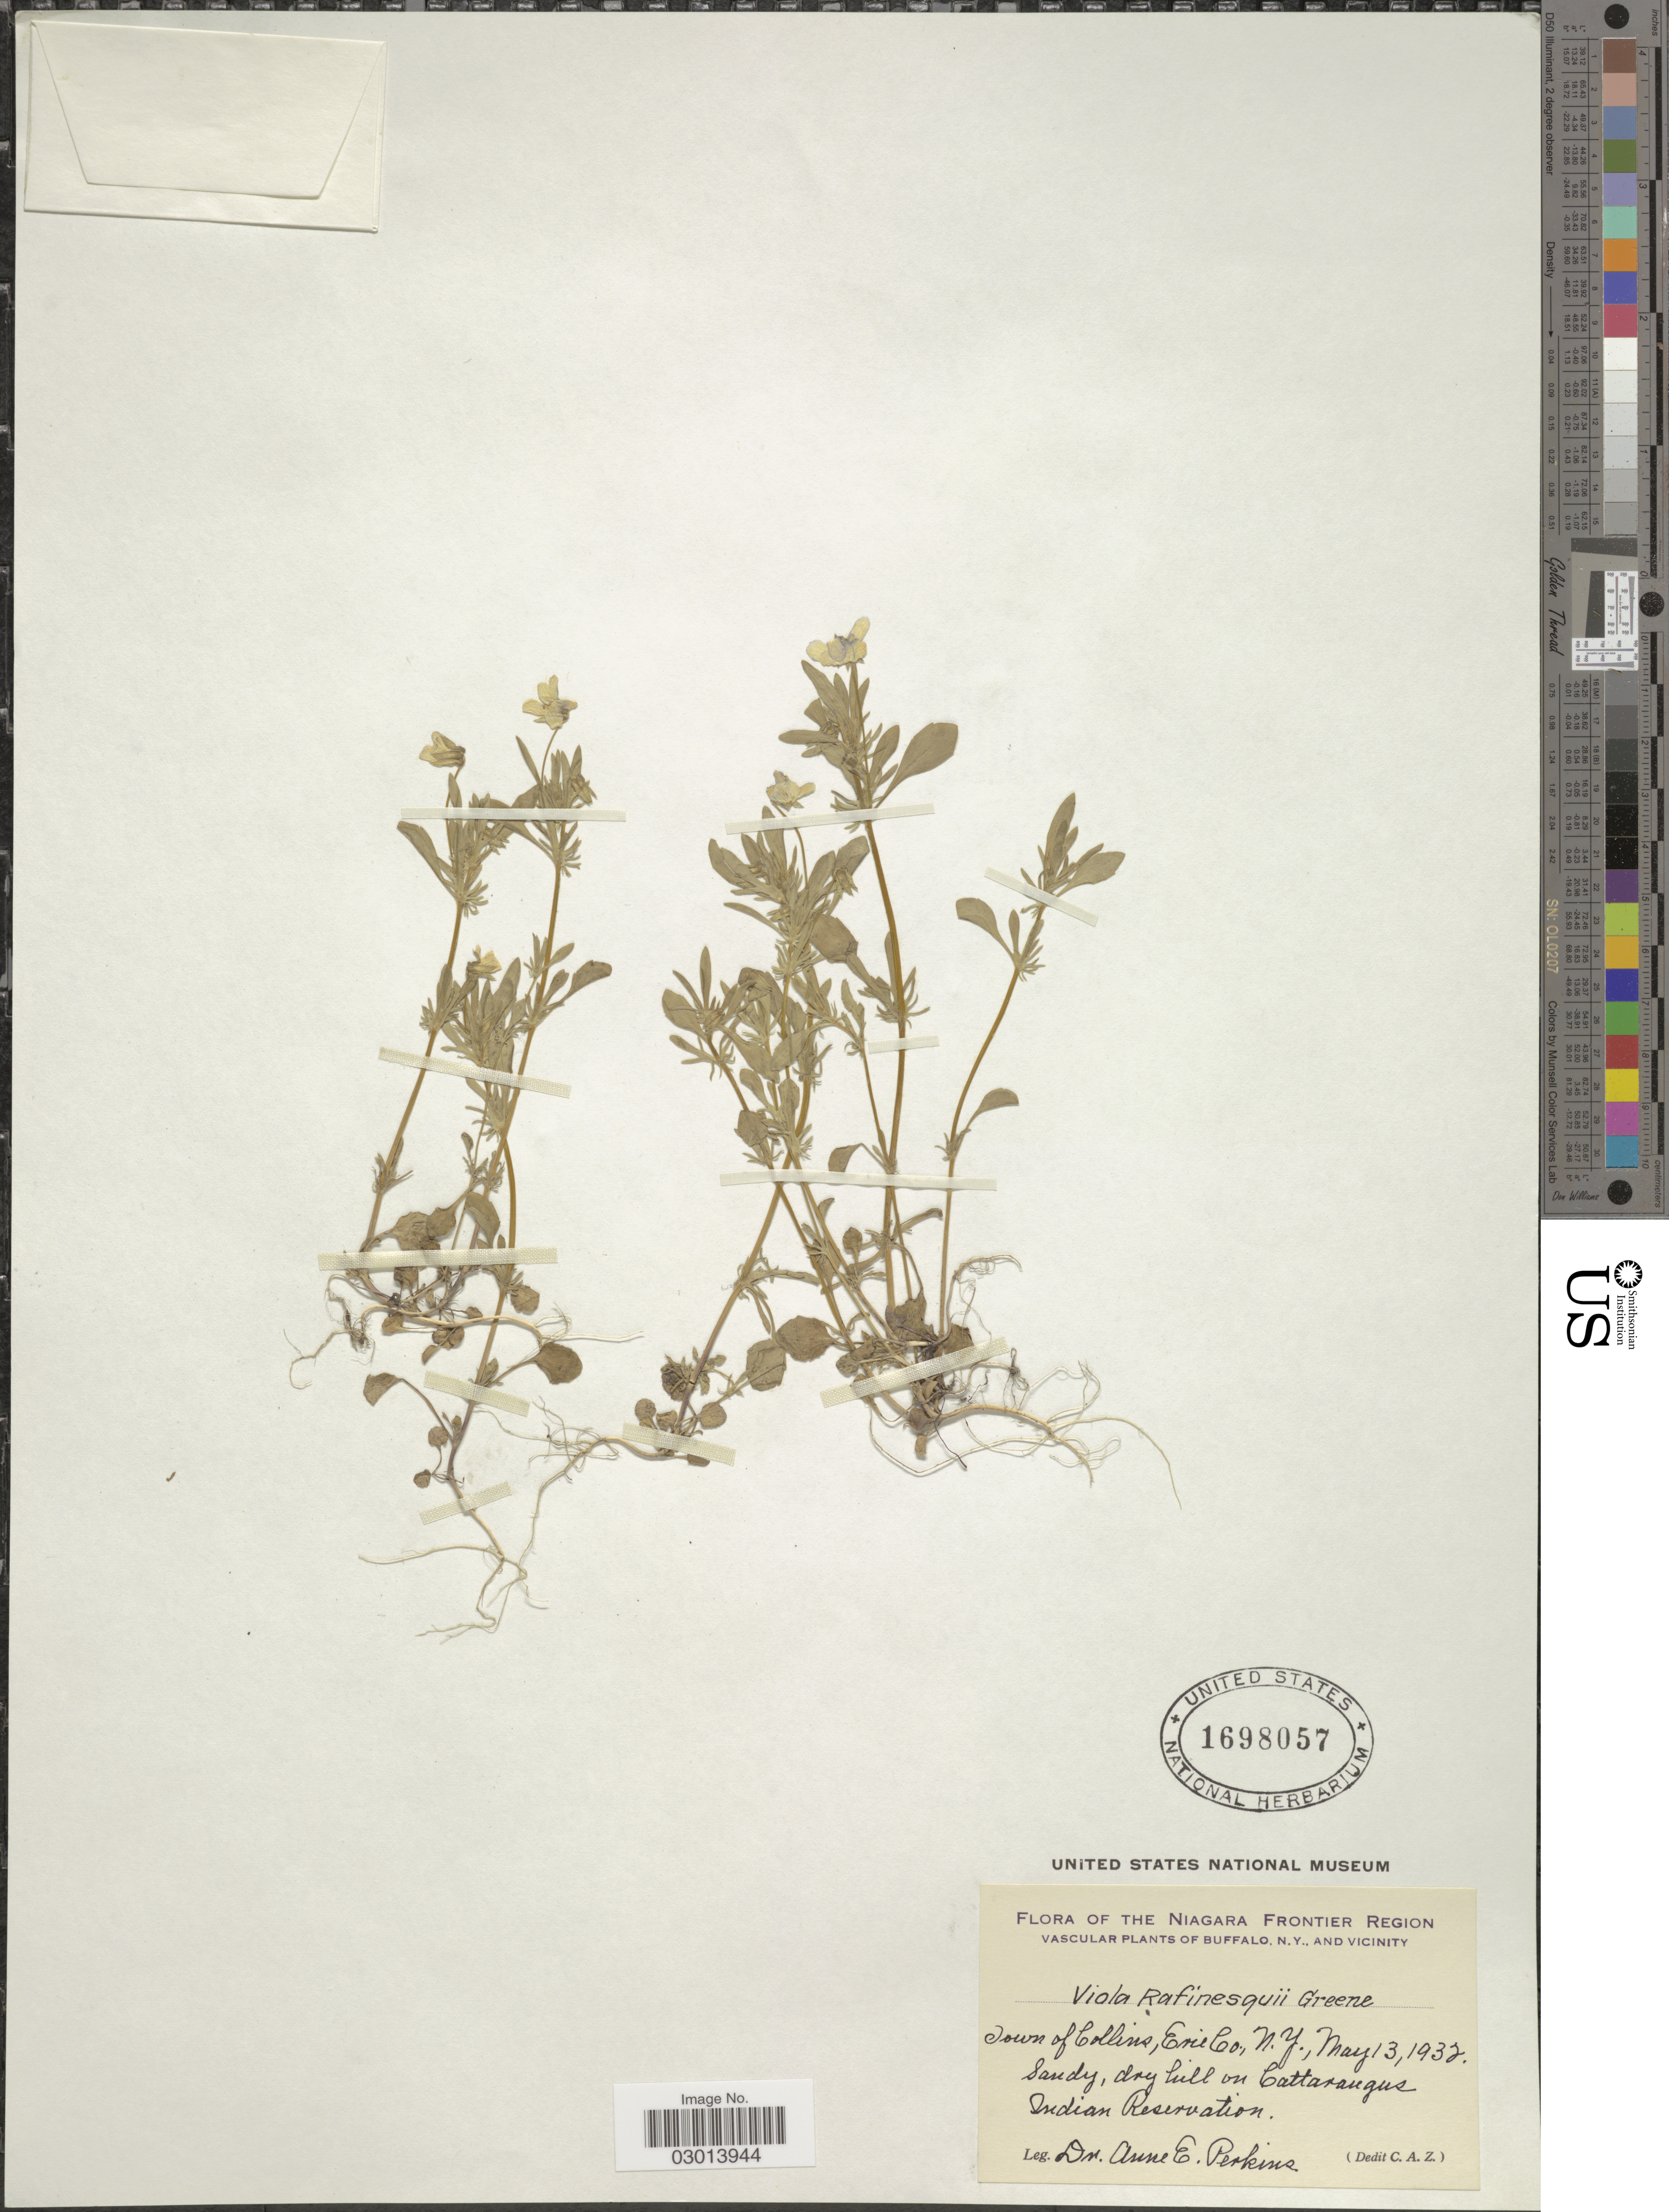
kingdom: Plantae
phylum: Tracheophyta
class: Magnoliopsida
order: Malpighiales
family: Violaceae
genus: Viola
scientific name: Viola rafinesquei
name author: Greene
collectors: A. E. Perkins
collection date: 1932-05-13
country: United States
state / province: New York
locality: The Niagara Frontier Region, Vascular Plants of Buffalo and Vicinity, Town of Collins, Erie Co., Sandy, dry hill on Cattaraugus Indian Reservation.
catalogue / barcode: US 1698057